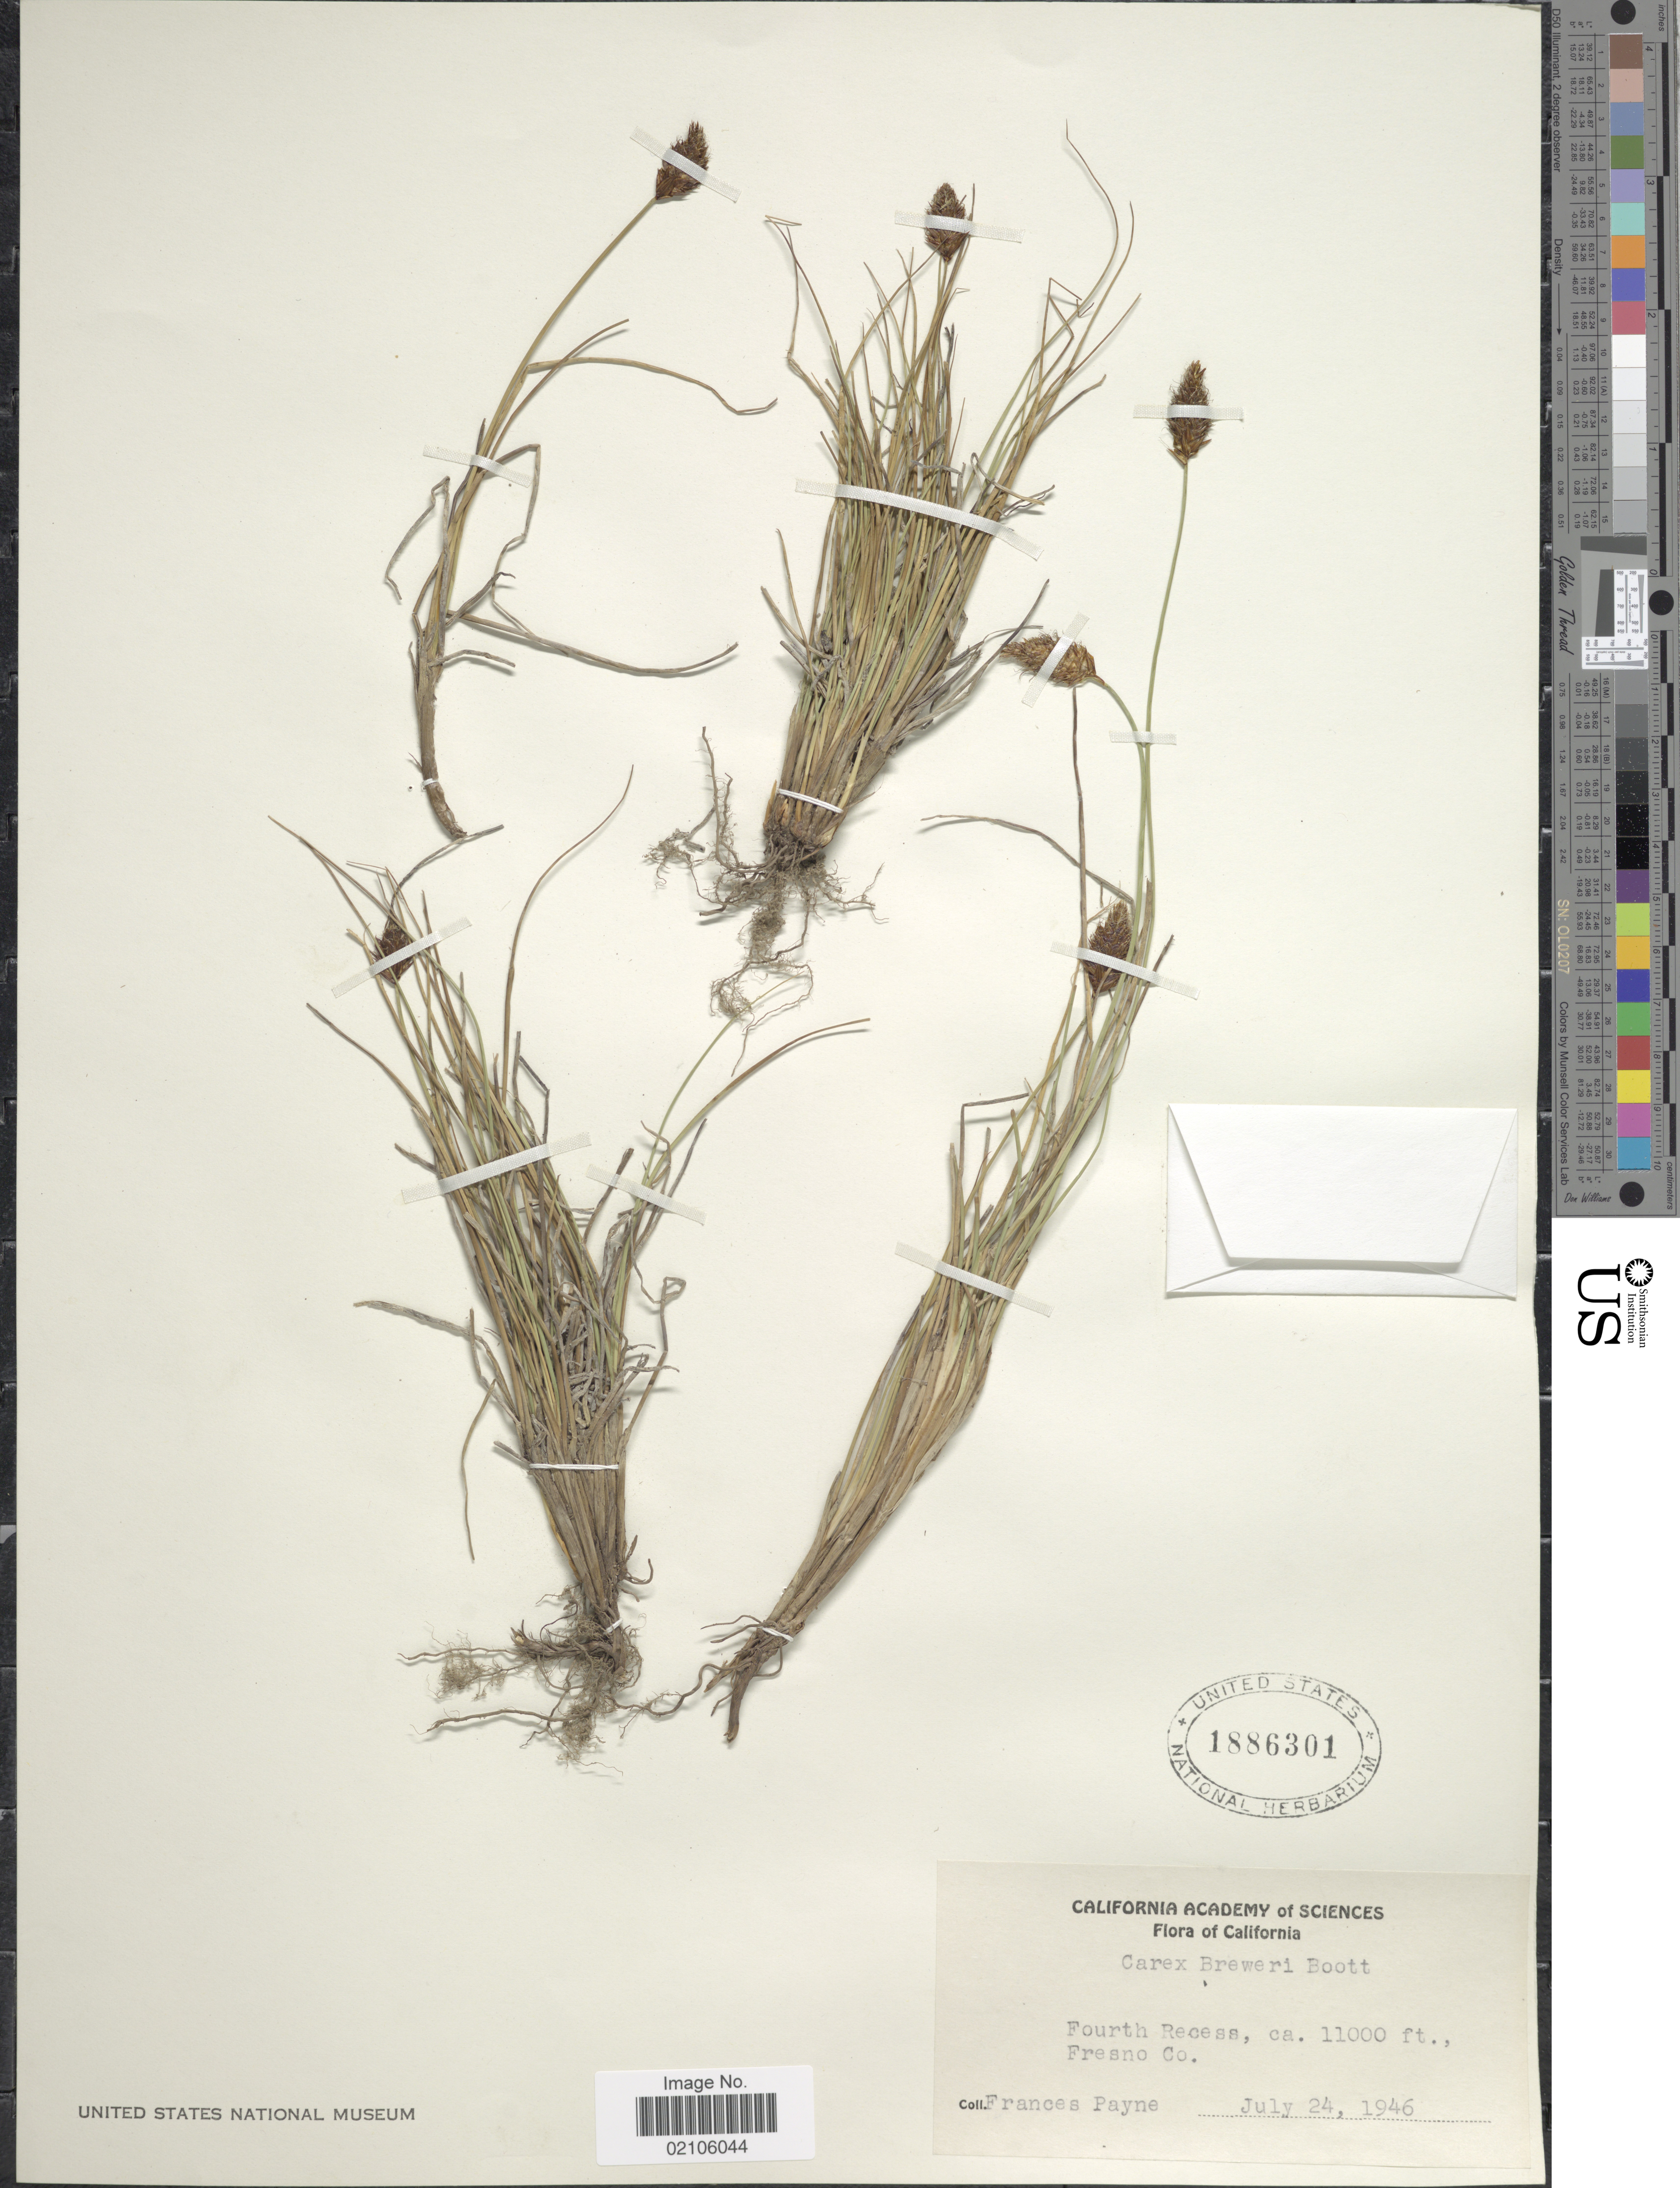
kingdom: Plantae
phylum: Tracheophyta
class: Liliopsida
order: Poales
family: Cyperaceae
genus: Carex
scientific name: Carex breweri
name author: Boott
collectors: F. Payne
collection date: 1946-07-24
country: United States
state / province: California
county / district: Fresno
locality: Fourth Recess, Fresno Co.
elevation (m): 3353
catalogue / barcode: US 1886301